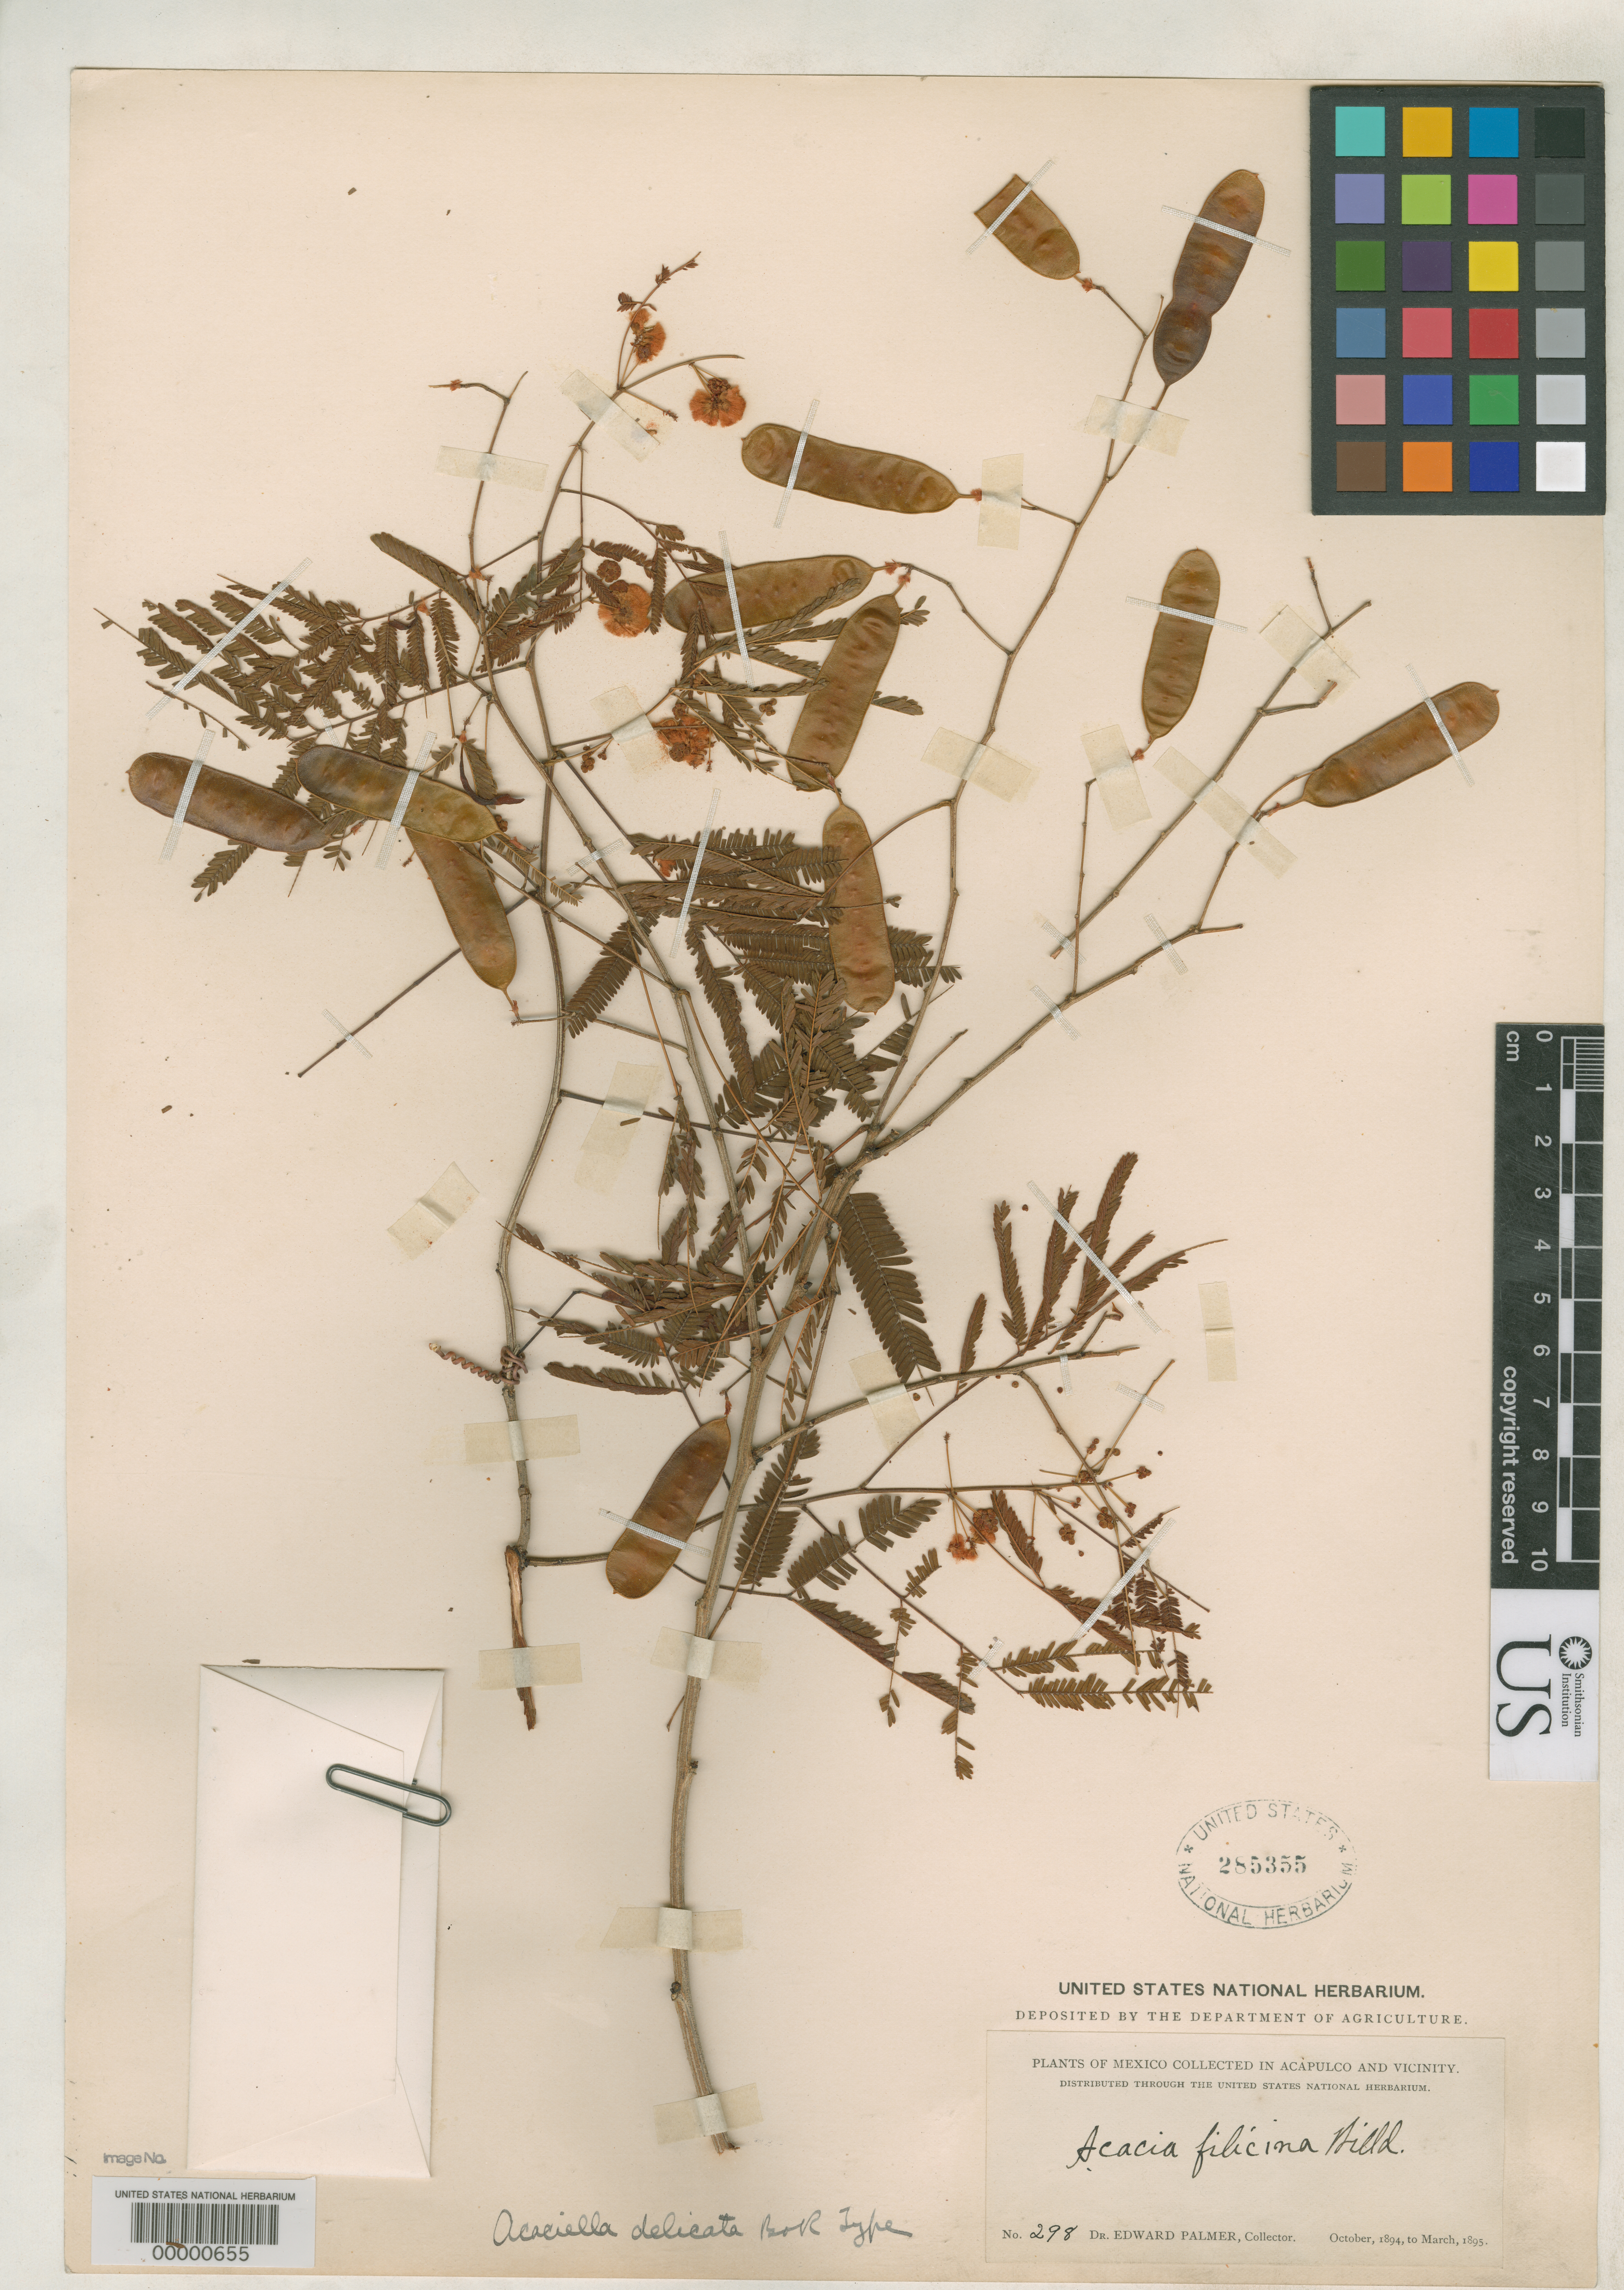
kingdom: Plantae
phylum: Tracheophyta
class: Magnoliopsida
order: Fabales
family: Fabaceae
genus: Acaciella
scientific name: Acaciella delicata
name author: Britton & Rose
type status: Isotype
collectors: E. Palmer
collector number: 298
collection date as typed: Oct 1894 to -- Mar 1895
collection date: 1894-10/1895-03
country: Mexico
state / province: Guerrero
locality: Acapulco.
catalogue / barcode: US 285355